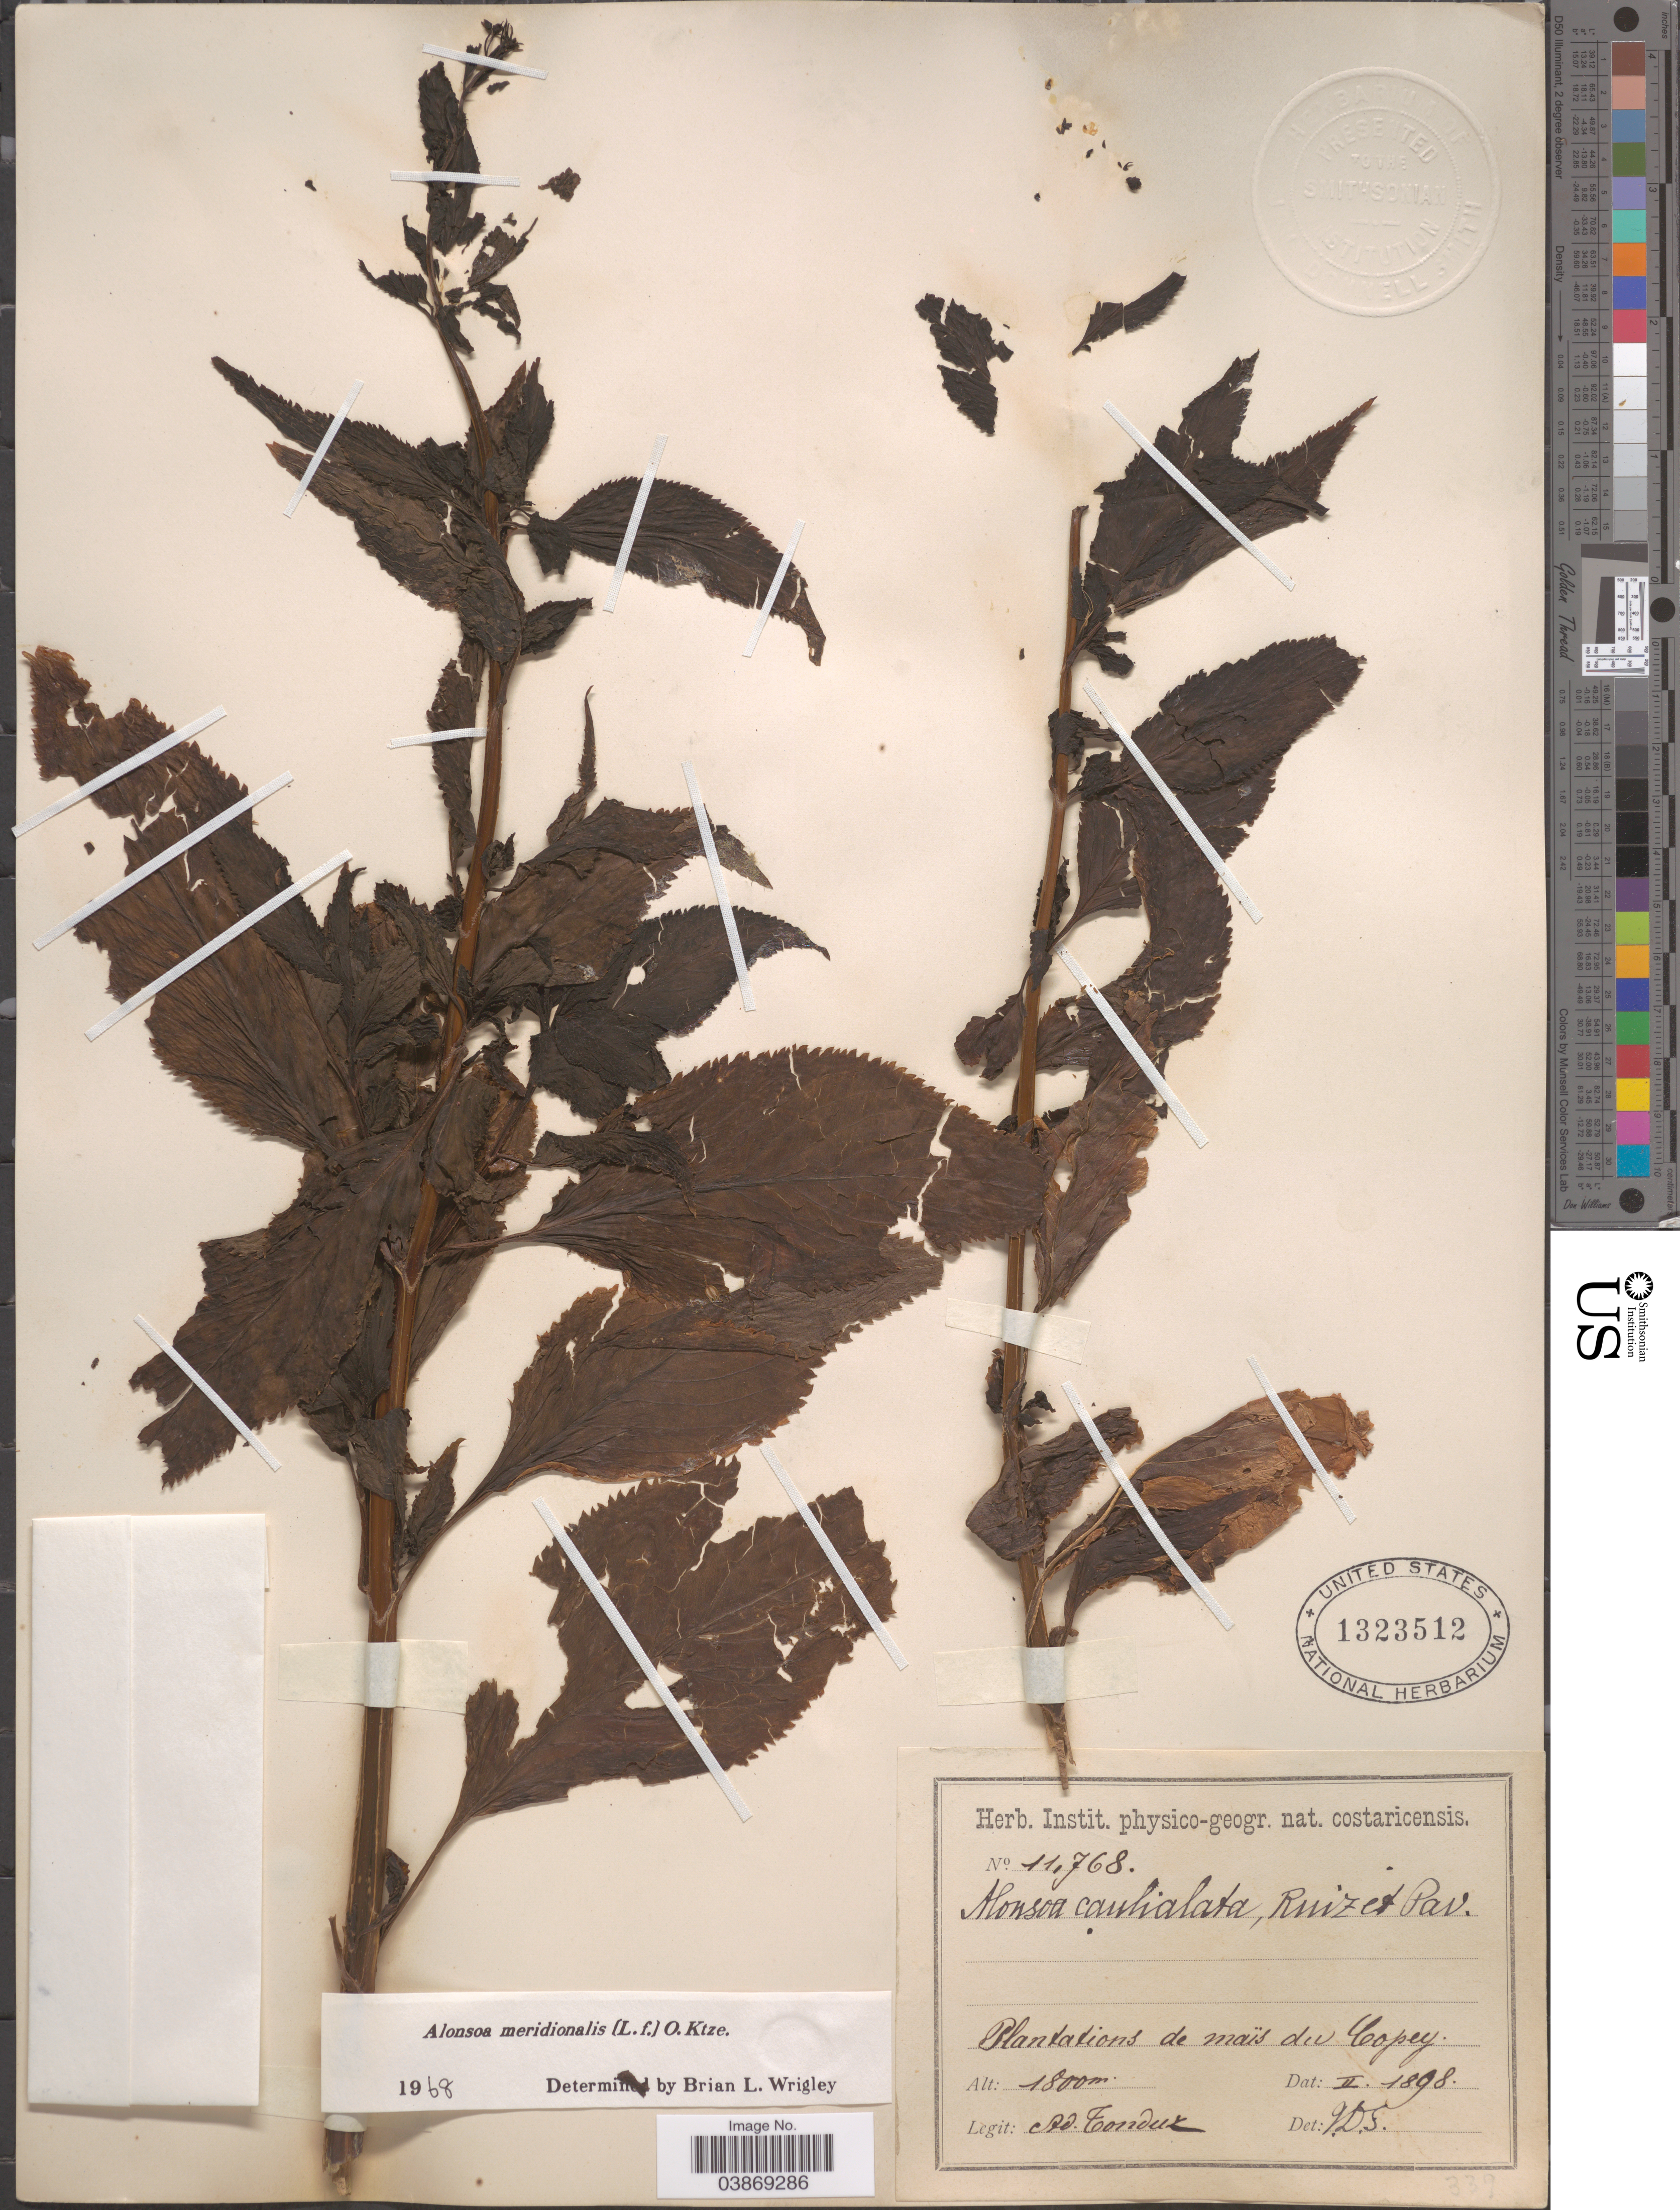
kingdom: Plantae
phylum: Tracheophyta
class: Magnoliopsida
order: Lamiales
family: Scrophulariaceae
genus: Alonsoa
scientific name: Alonsoa meridionalis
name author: (L. f.) Kuntze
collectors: A. Tonduz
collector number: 11768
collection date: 1898-02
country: Costa Rica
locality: Plantations de maïs du Copey.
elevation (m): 1800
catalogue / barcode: US 1323512